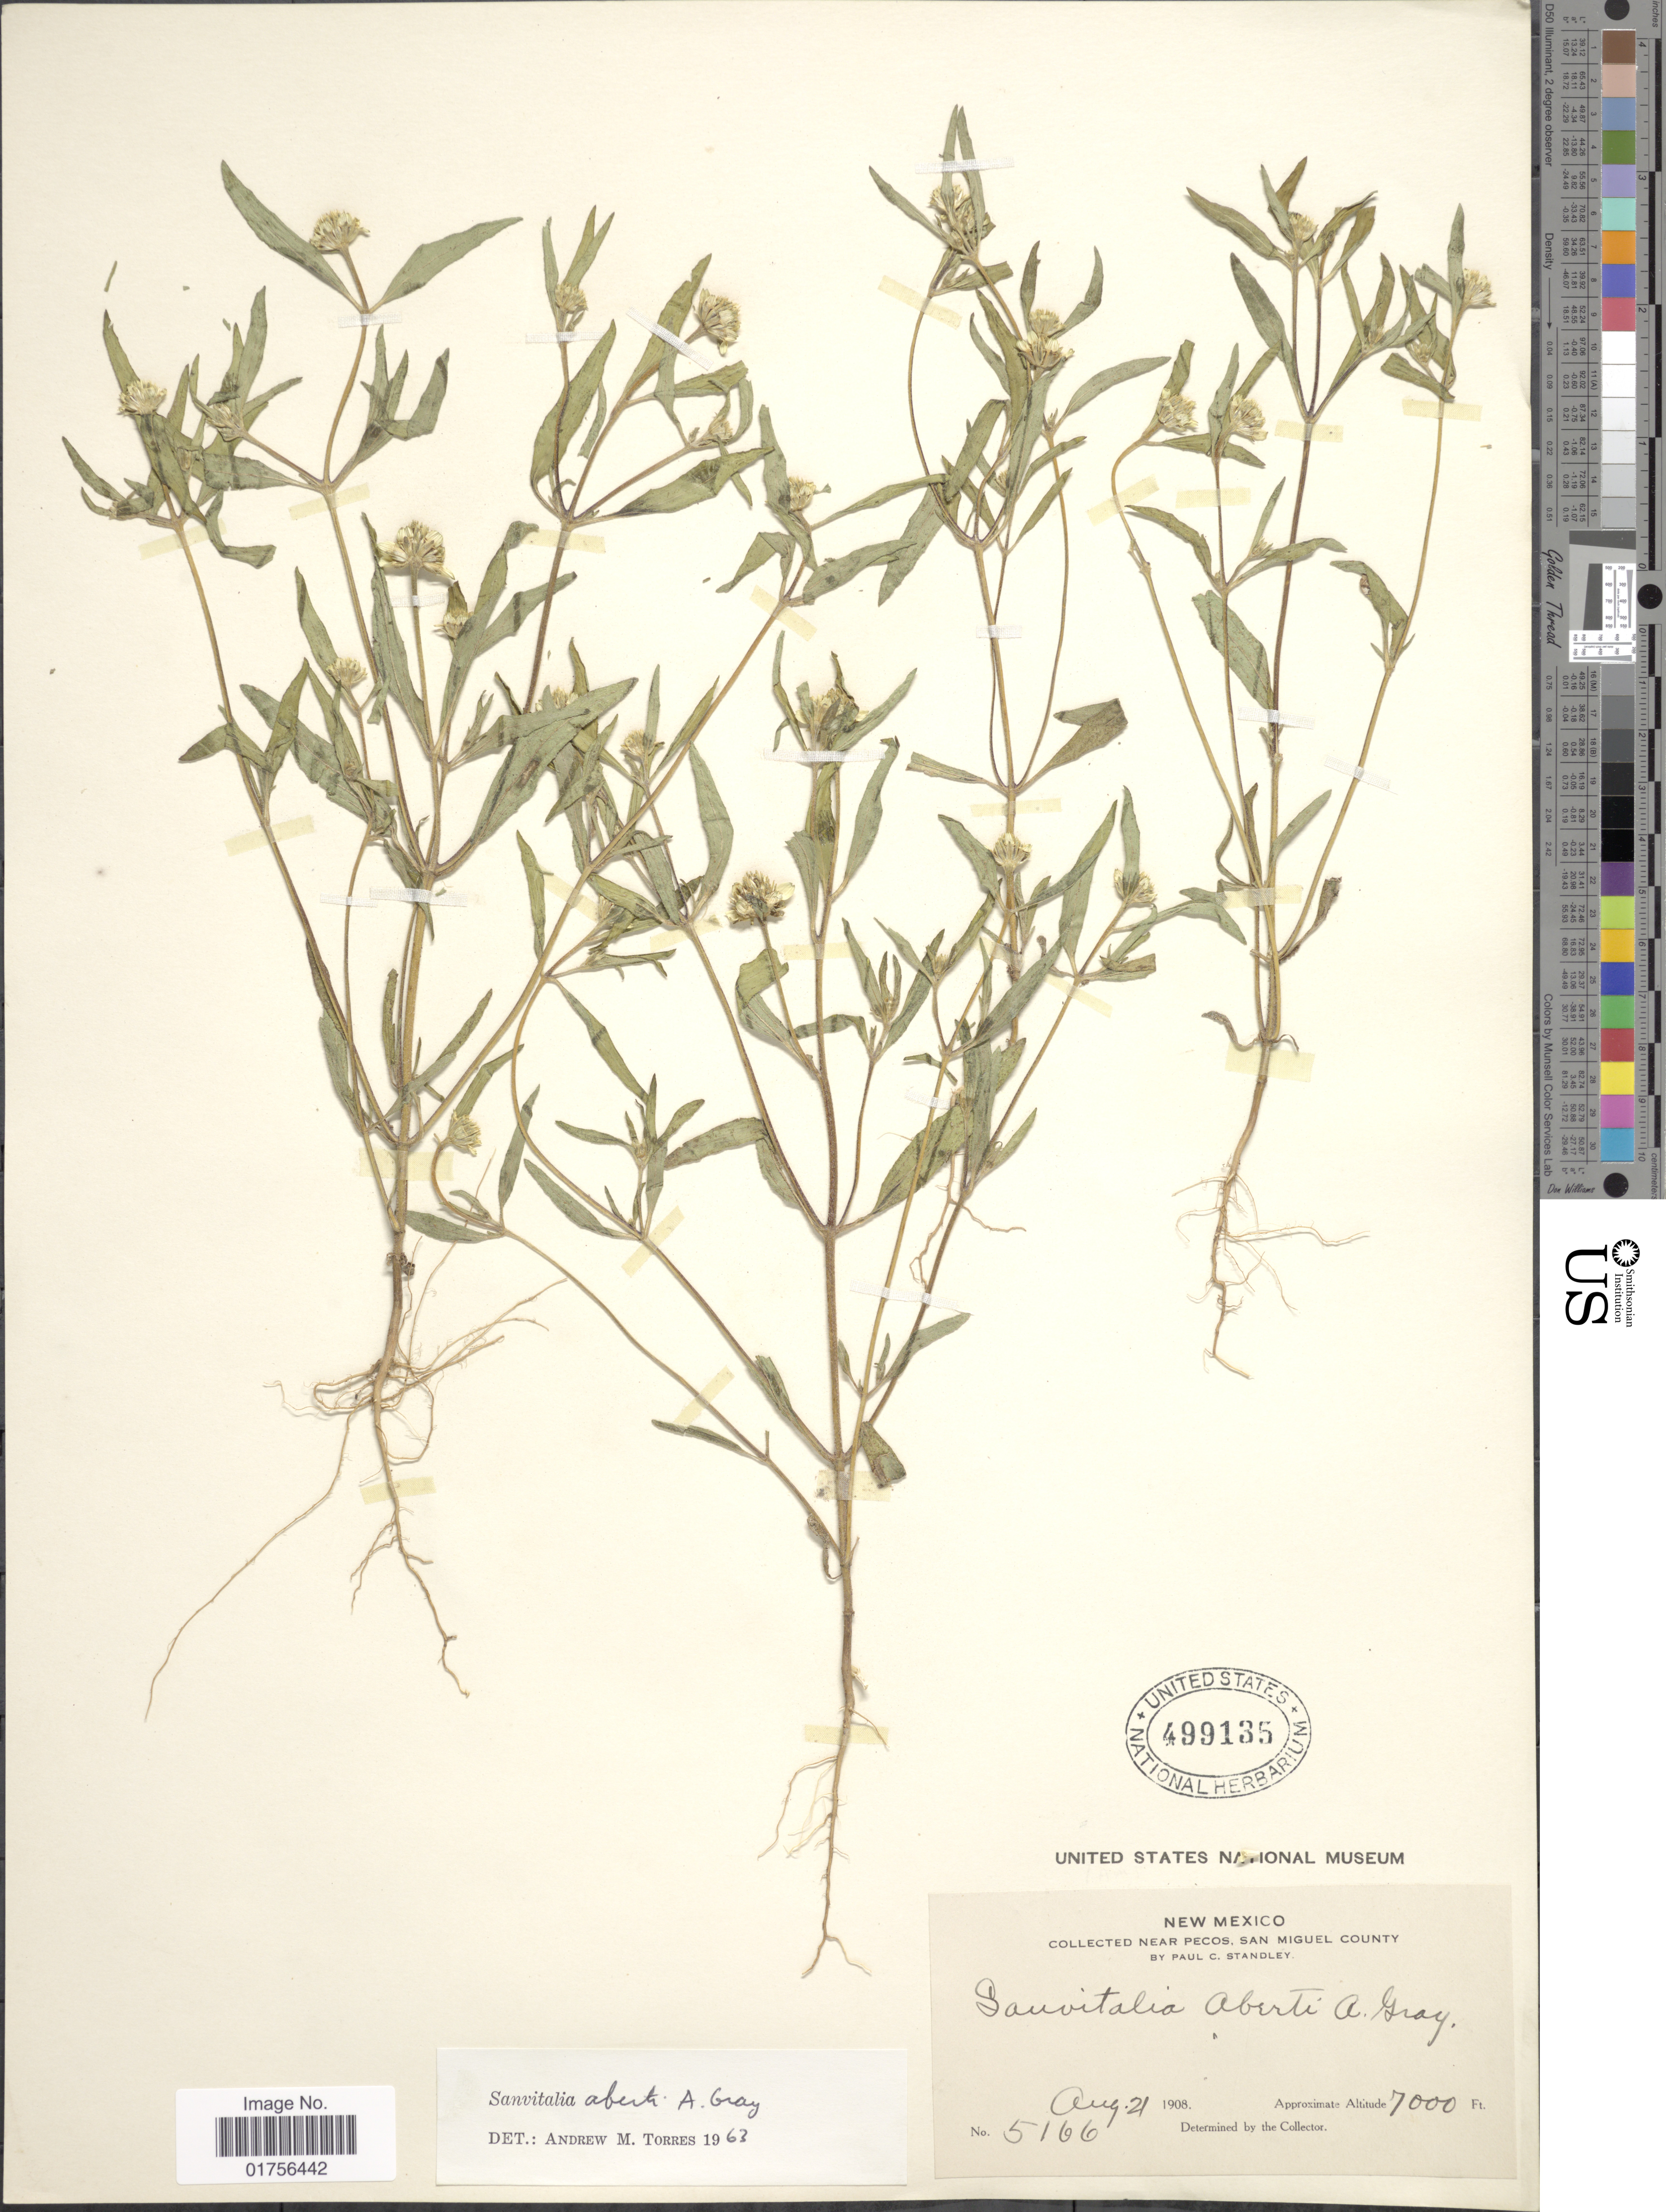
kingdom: Plantae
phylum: Tracheophyta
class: Magnoliopsida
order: Asterales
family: Asteraceae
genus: Sanvitalia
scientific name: Sanvitalia aberti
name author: A. Gray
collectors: P. C. Standley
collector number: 5166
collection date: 1908-08-21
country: United States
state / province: New Mexico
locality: Near Pecos, San Miguel County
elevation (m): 2134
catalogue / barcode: US 499135